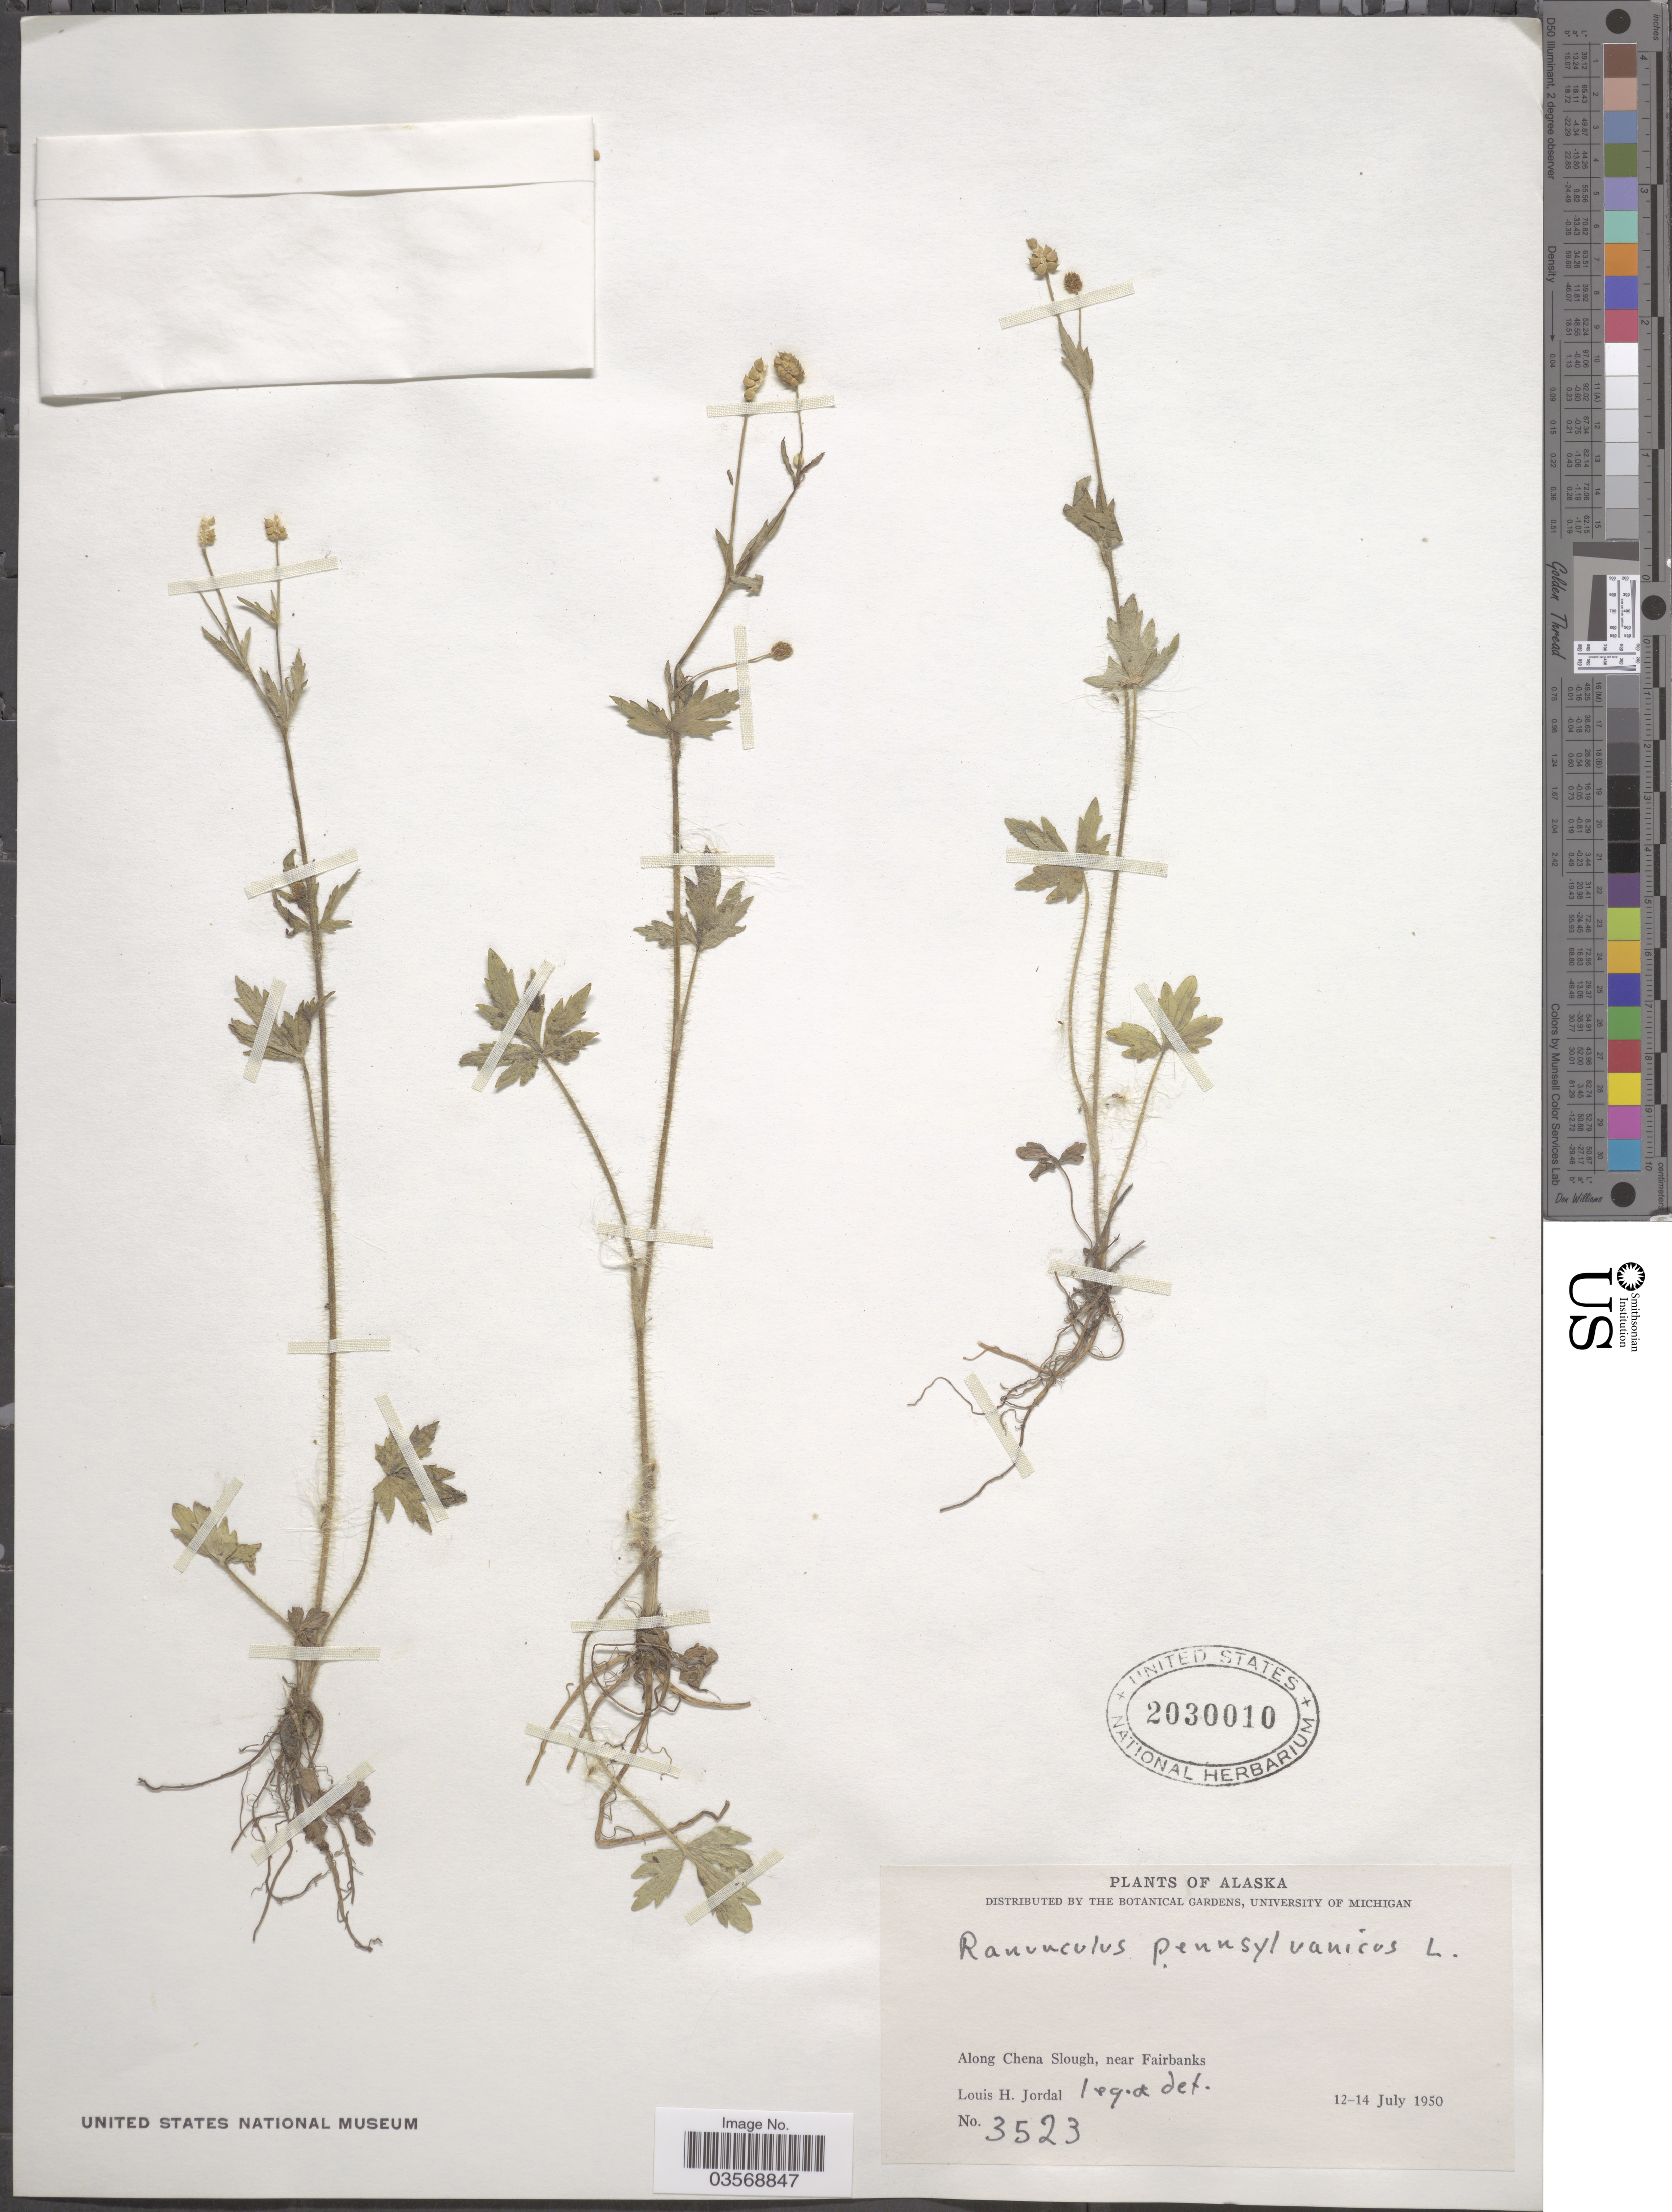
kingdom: Plantae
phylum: Tracheophyta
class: Magnoliopsida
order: Ranunculales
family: Ranunculaceae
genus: Ranunculus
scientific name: Ranunculus pensylvanicus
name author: L. f.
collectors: L. Jordal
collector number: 3523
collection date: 1950-07-12/1950-07-14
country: United States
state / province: Alaska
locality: Along Chena Slough, near Fairbanks.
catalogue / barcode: US 2030010